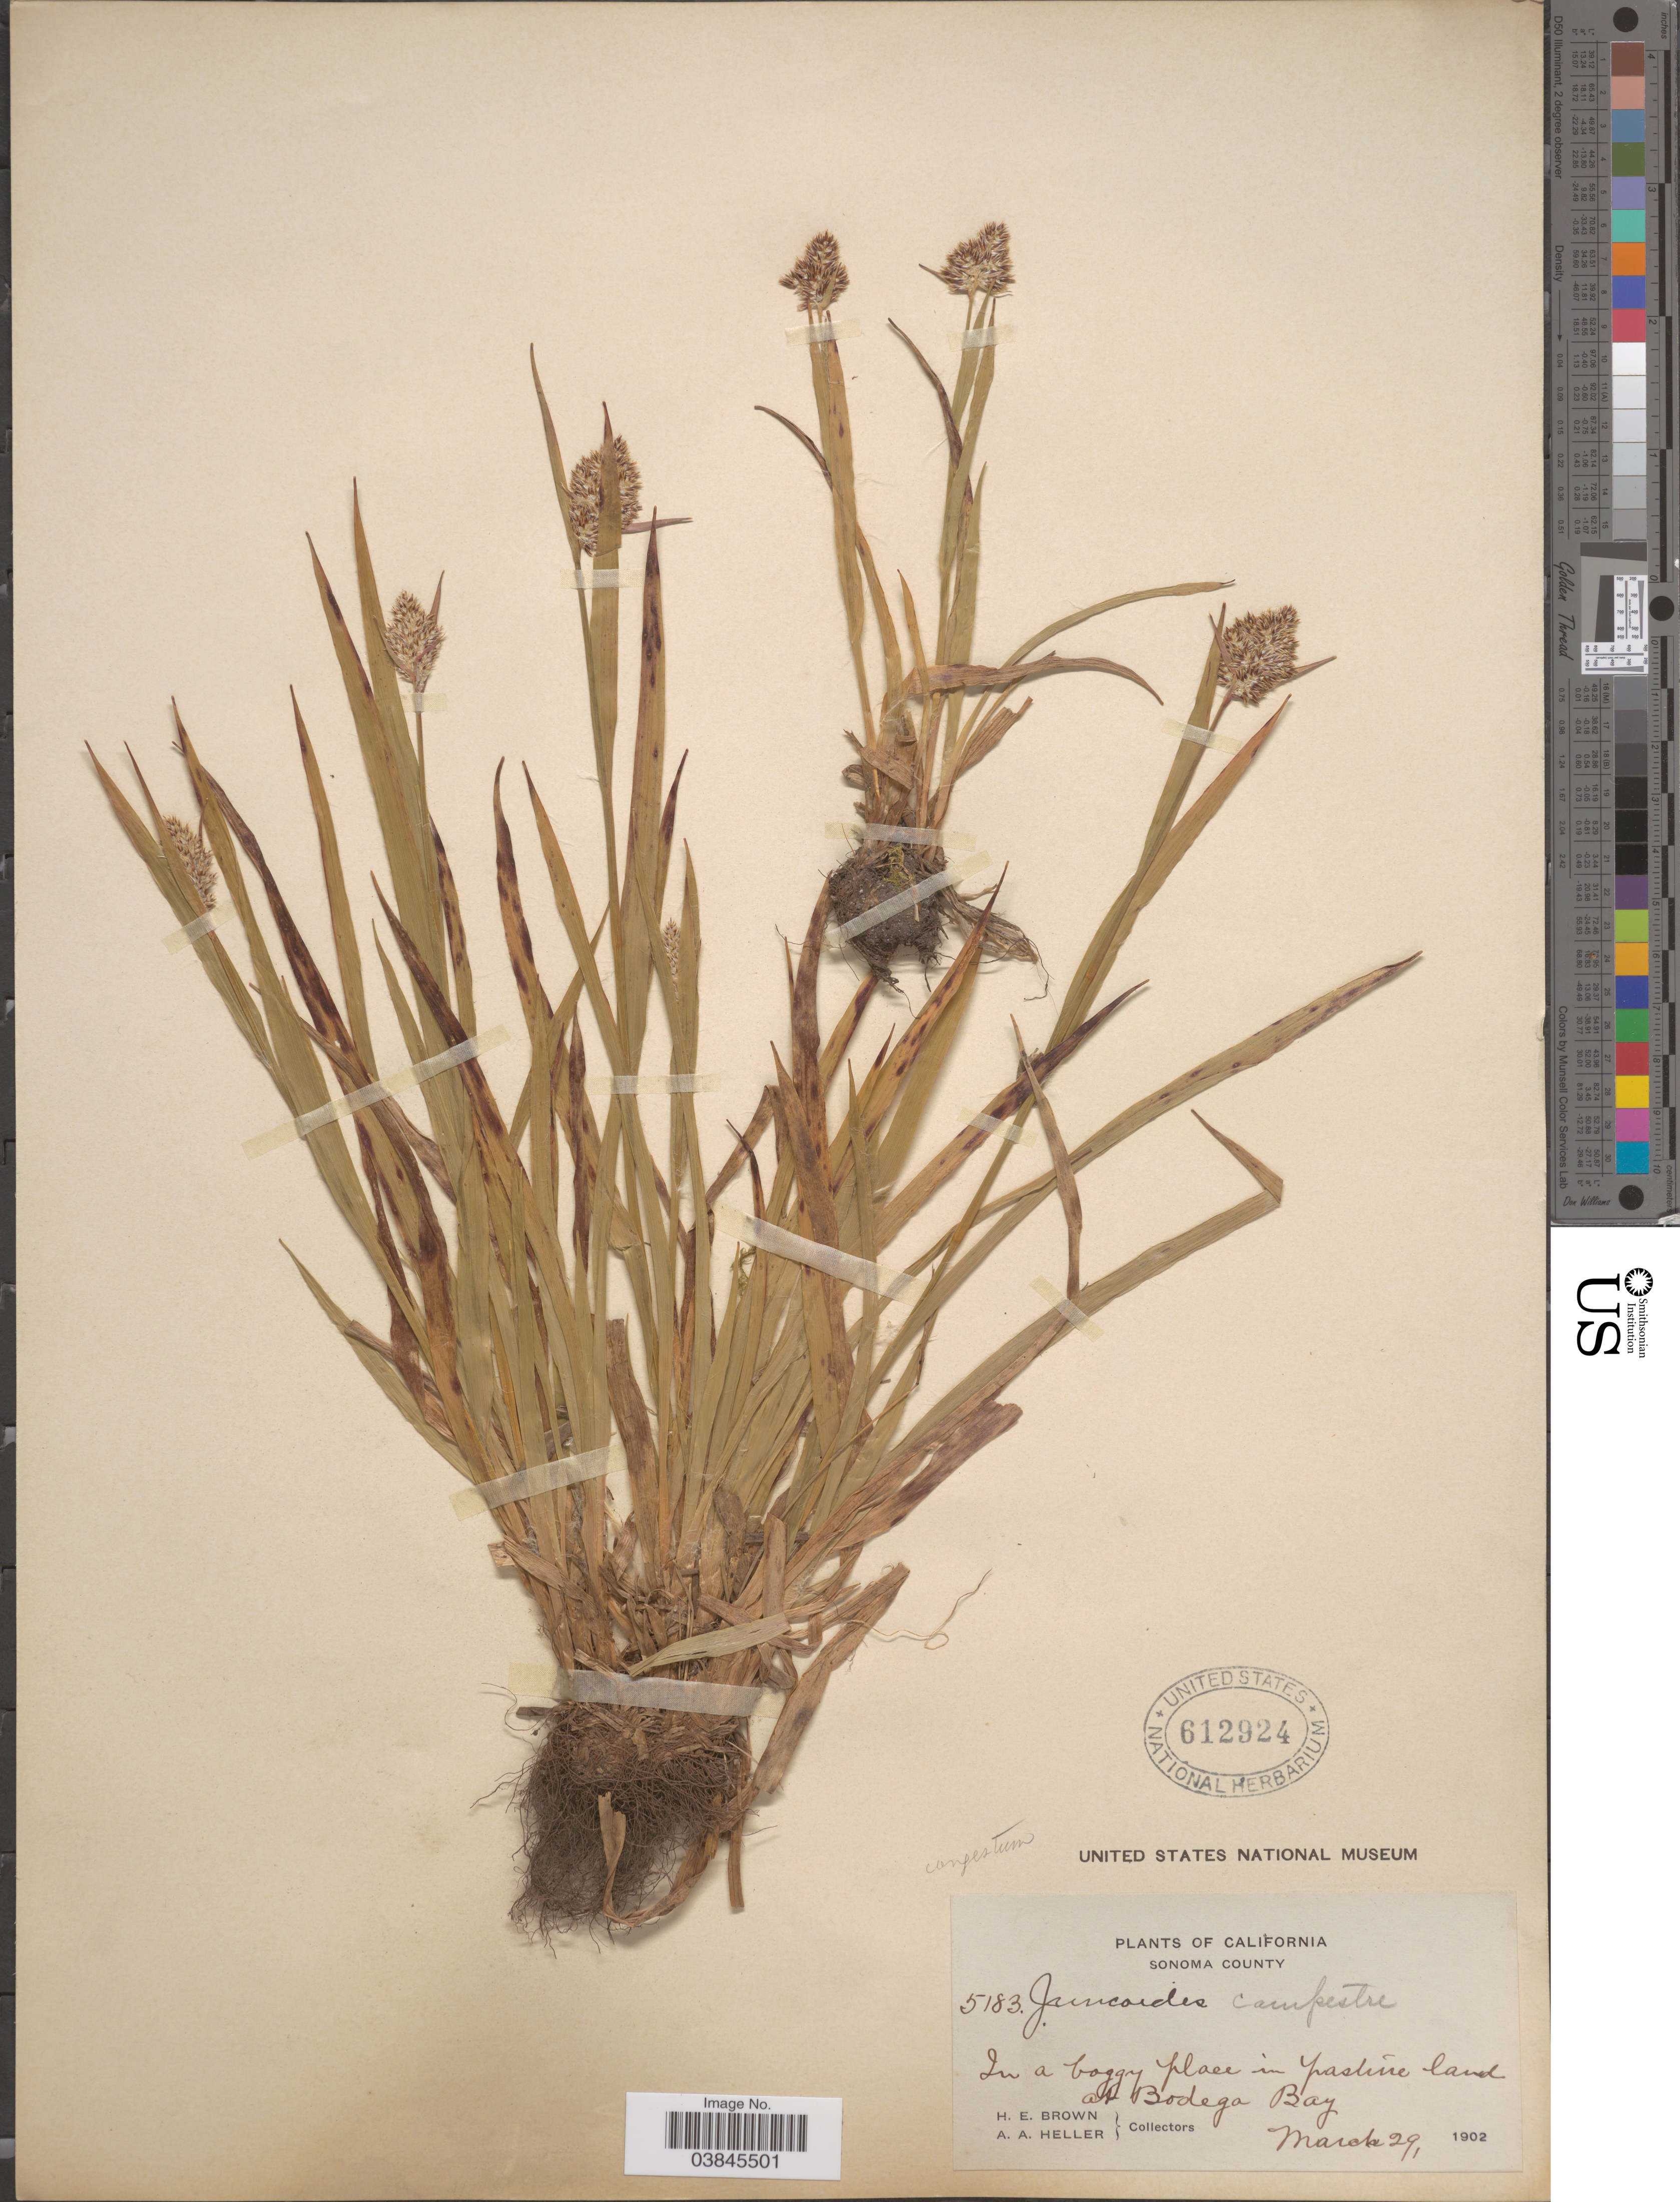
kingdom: Plantae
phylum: Tracheophyta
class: Liliopsida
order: Poales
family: Juncaceae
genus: Luzula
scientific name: Luzula campestris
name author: (L.) DC.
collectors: H. E. Brown & A. A. Heller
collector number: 5183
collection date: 1902-03-29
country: United States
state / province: California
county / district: Sonoma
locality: Sonoma County. In a boggy place in pasture land at Bodega Bay.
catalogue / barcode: US 612924